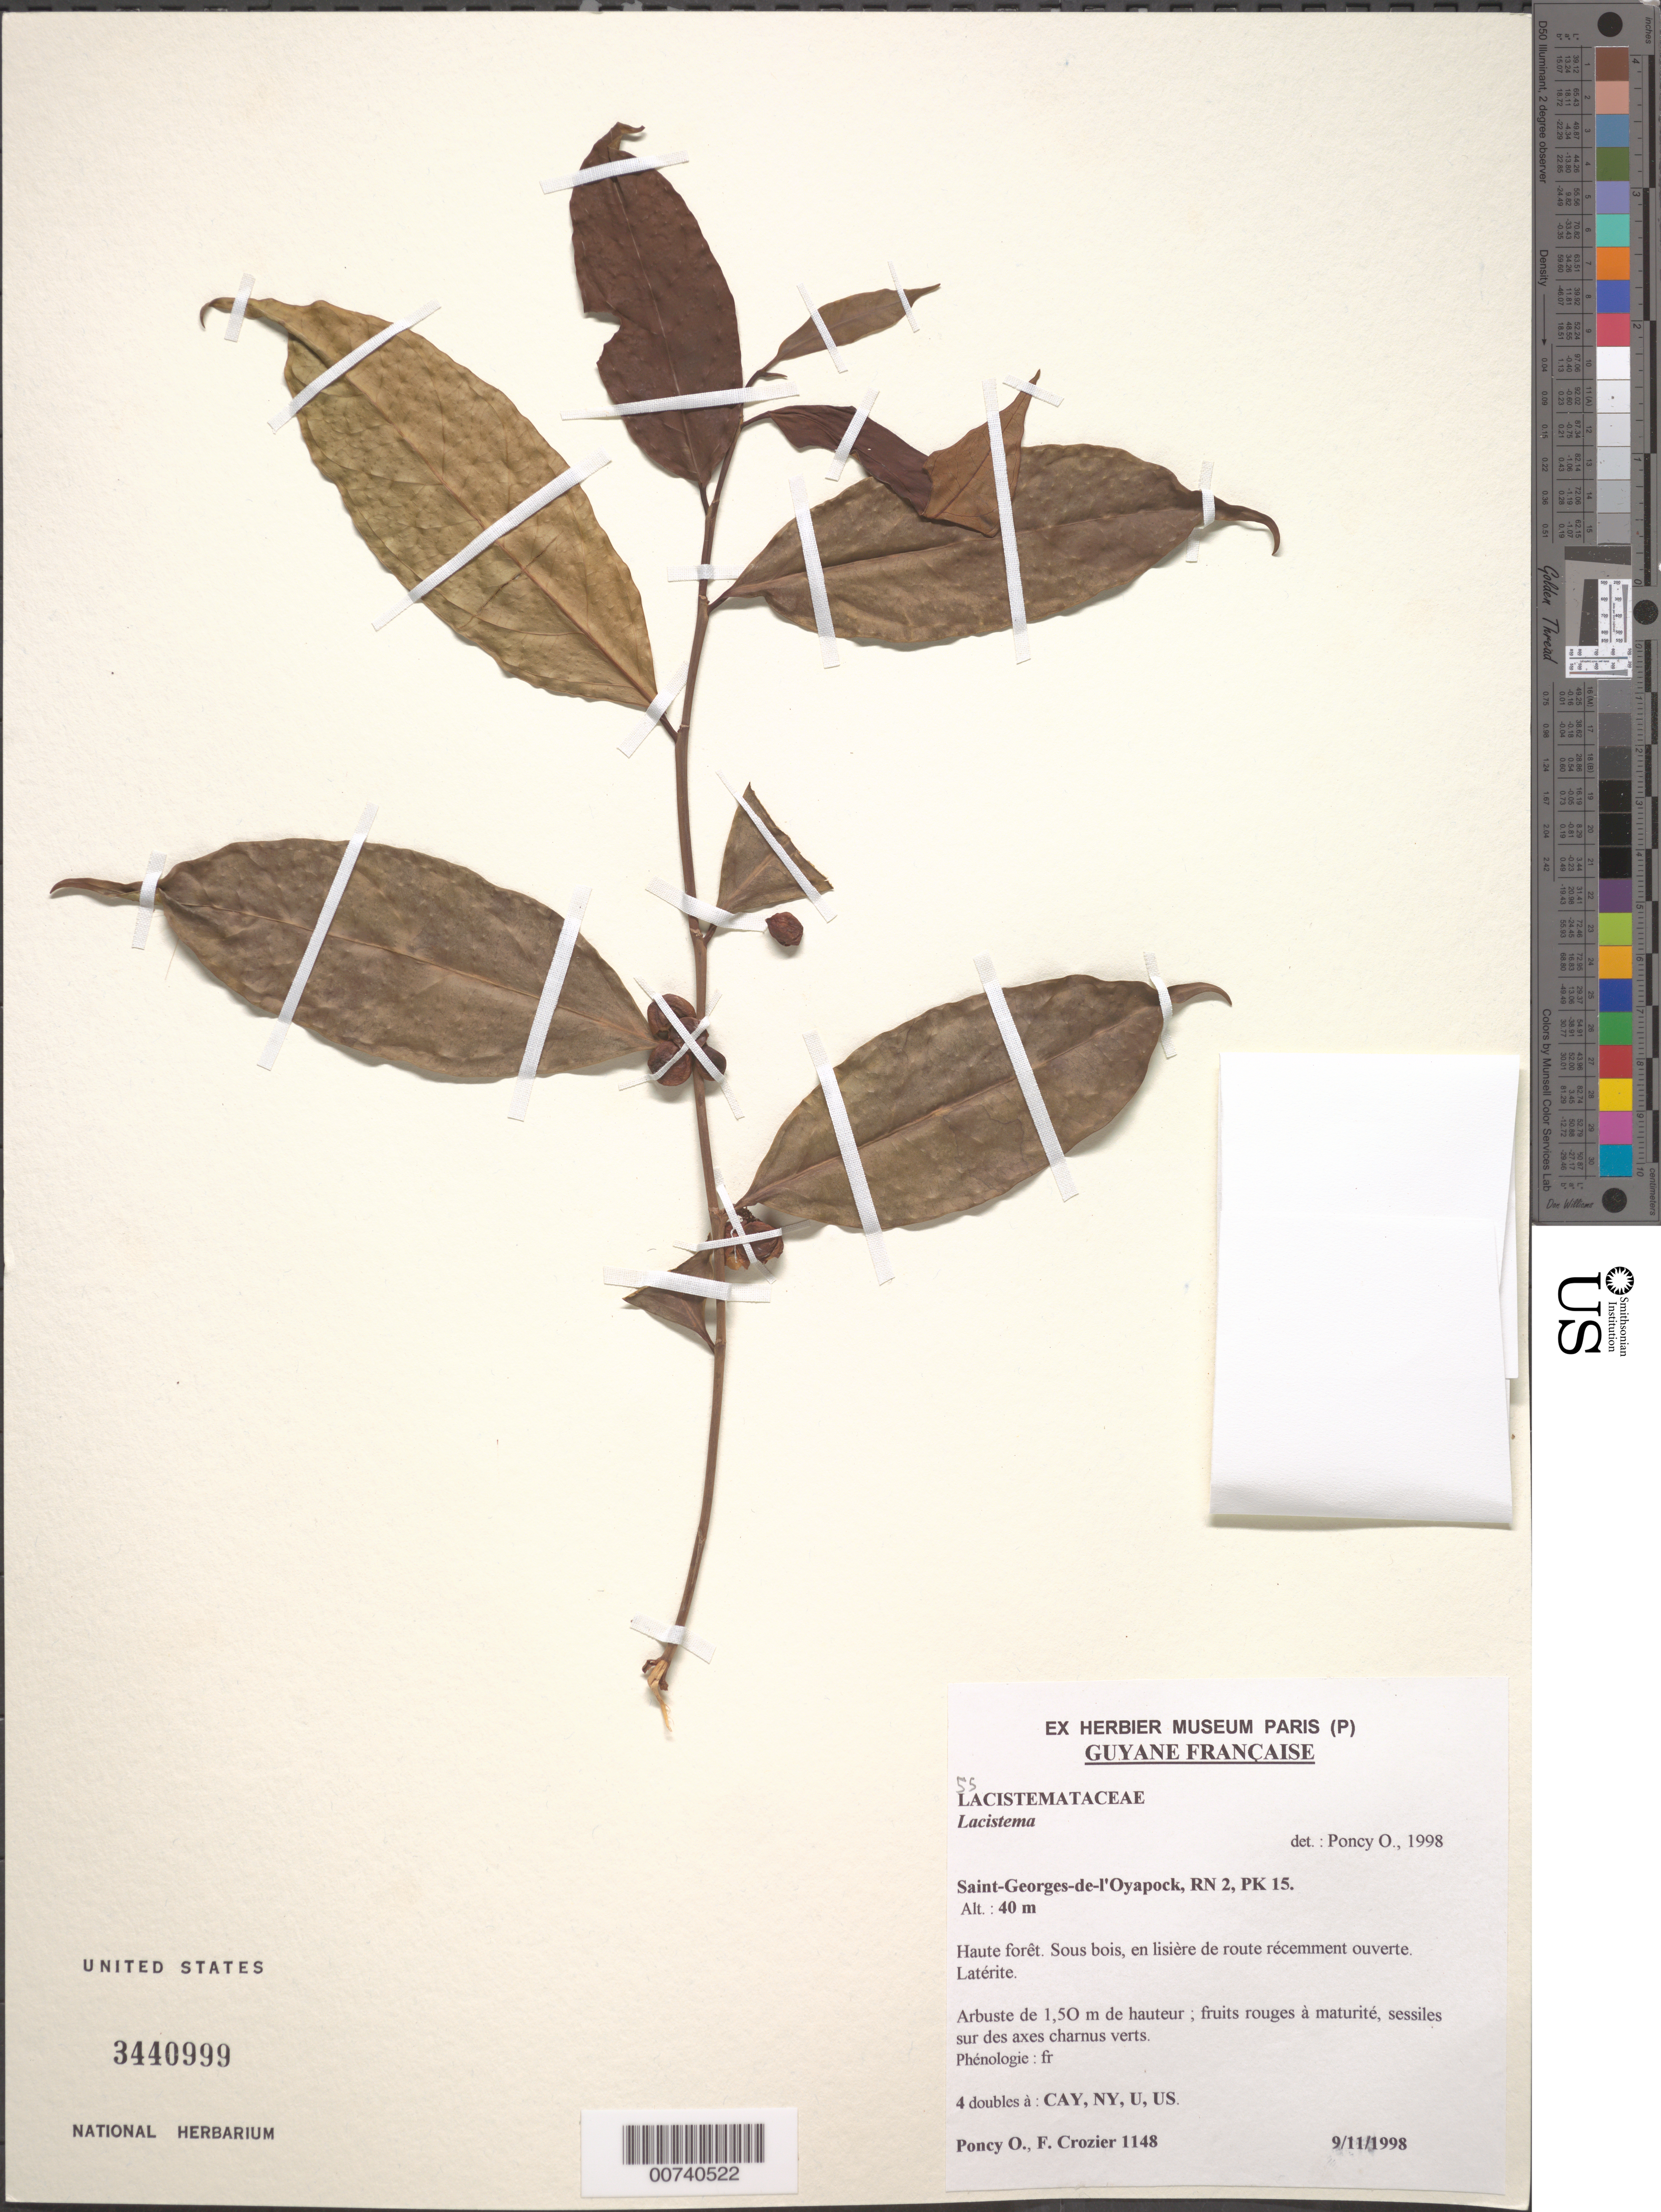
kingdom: Plantae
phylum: Tracheophyta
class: Magnoliopsida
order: Malpighiales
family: Lacistemataceae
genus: Lacistema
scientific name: Lacistema sp.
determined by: Poncy, O.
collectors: O. Poncy & F. Crozier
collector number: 1148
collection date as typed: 9-Nov-98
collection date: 1998-11-09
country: French Guiana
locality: Saint George de l'Oyapock, RN 2, PK 15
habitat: High forest; understory, at edge of recently opened road; laterite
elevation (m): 40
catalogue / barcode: US 3440999